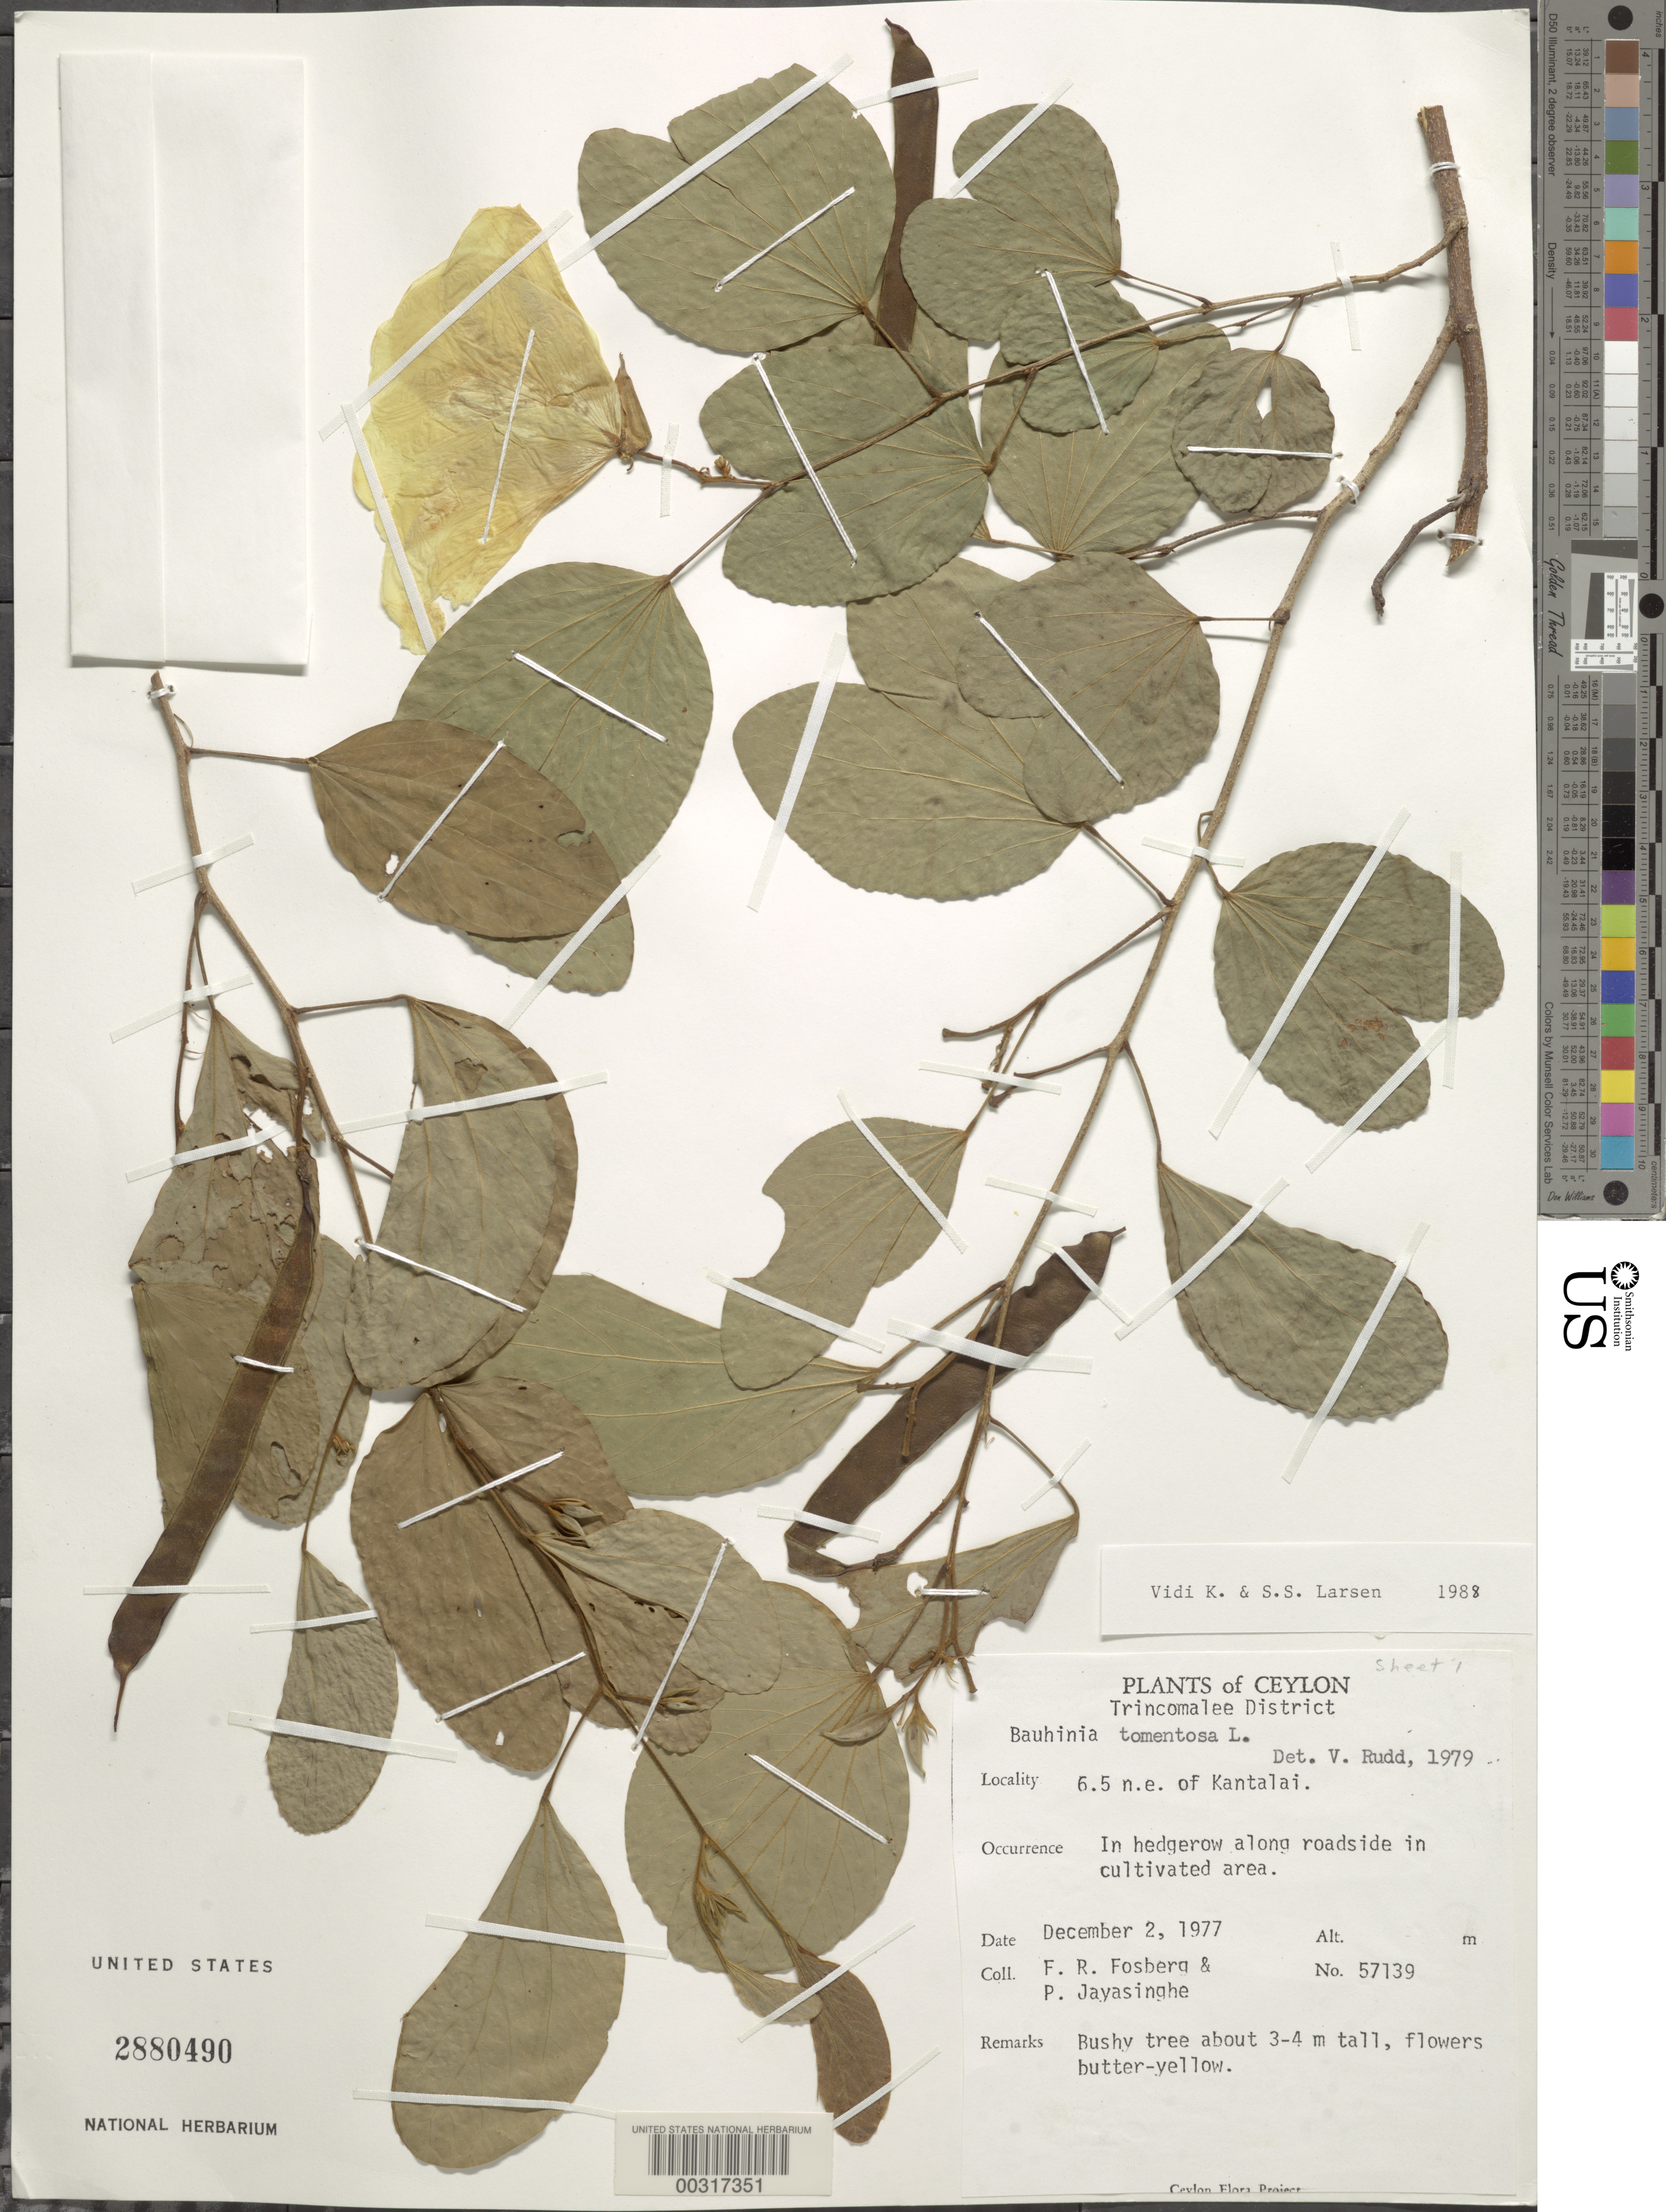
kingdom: Plantae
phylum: Tracheophyta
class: Magnoliopsida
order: Fabales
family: Fabaceae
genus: Bauhinia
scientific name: Bauhinia tomentosa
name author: L.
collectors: F. R. Fosberg & P. Jayasinghe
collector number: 57139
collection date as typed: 02 Dec 1977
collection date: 1977-12-02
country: Sri Lanka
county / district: Trincomalee Dist.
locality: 6.5 ne of kantalai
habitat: In headgerow along roadside in cultivated area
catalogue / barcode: US 2880490